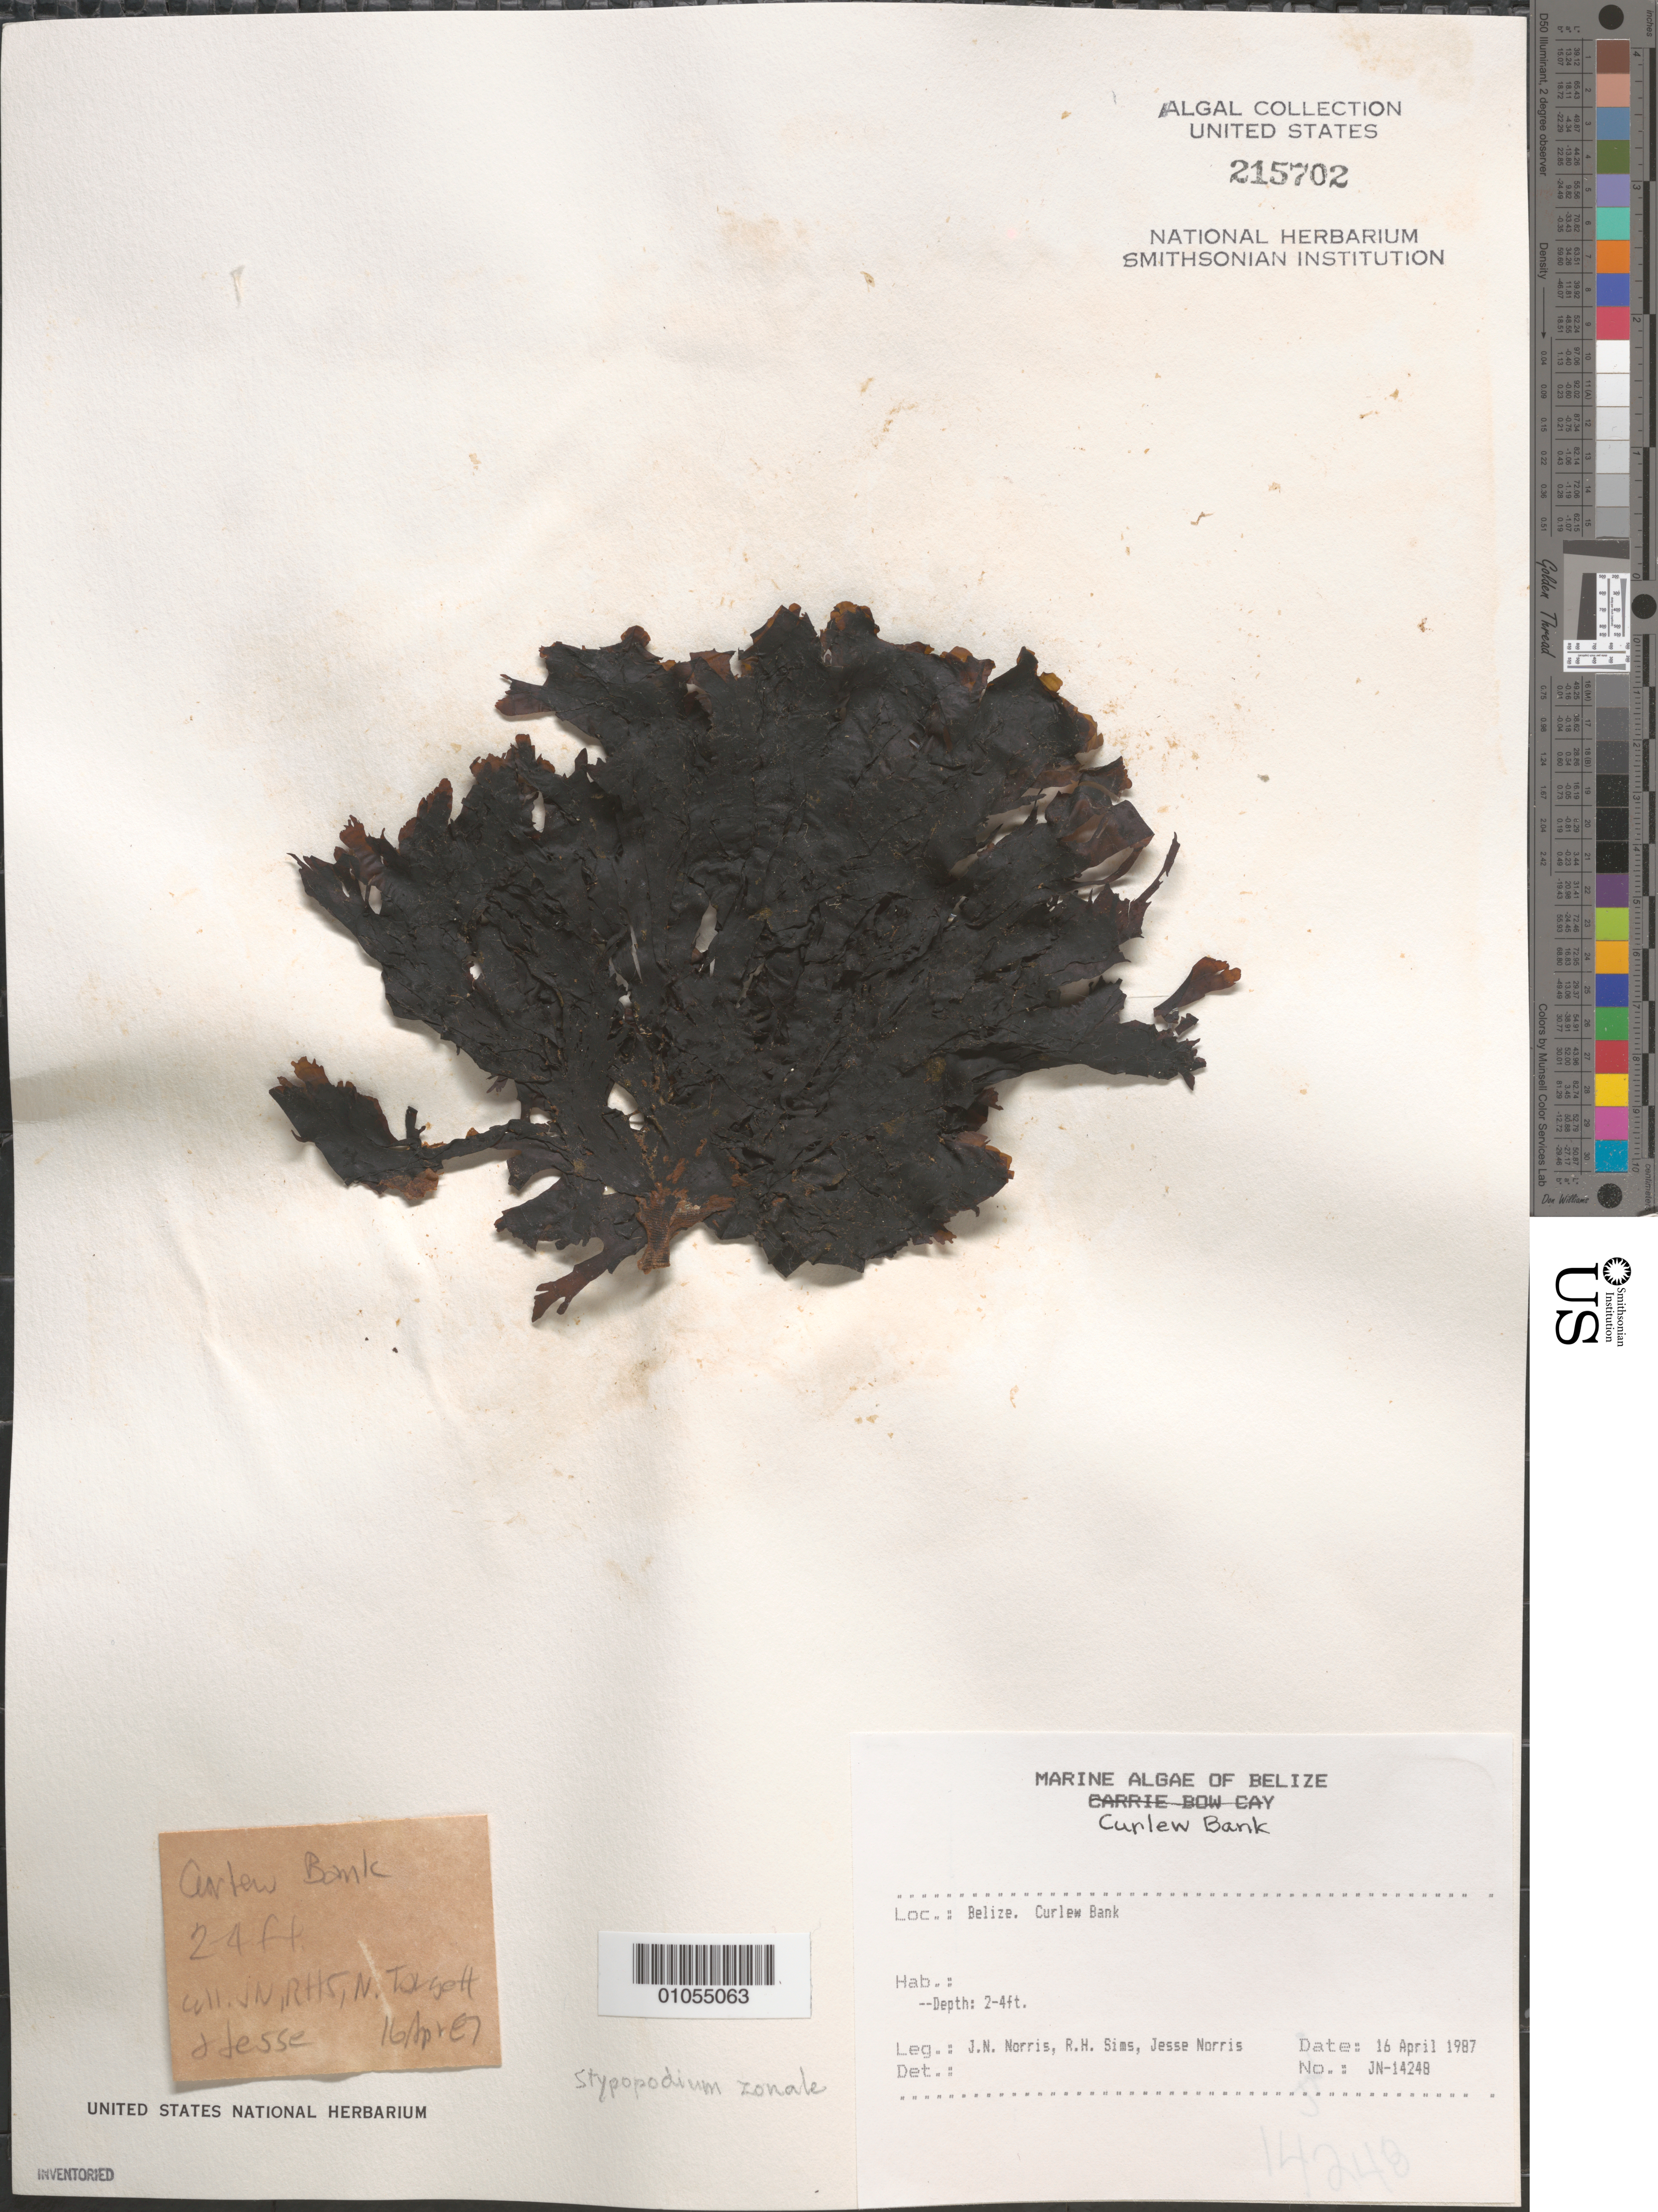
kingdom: Chromista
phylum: Ochrophyta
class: Phaeophyceae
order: Dictyotales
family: Dictyotaceae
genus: Stypopodium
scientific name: Stypopodium zonale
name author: (J.V.Lamouroux) Papenf.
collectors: J. N. Norris, R. H. Sims & J. A. Norris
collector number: JN-14248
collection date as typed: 16 Apr 1987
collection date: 1987-04-16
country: Belize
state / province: Stann Creek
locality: Curlew Bank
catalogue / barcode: US 215702